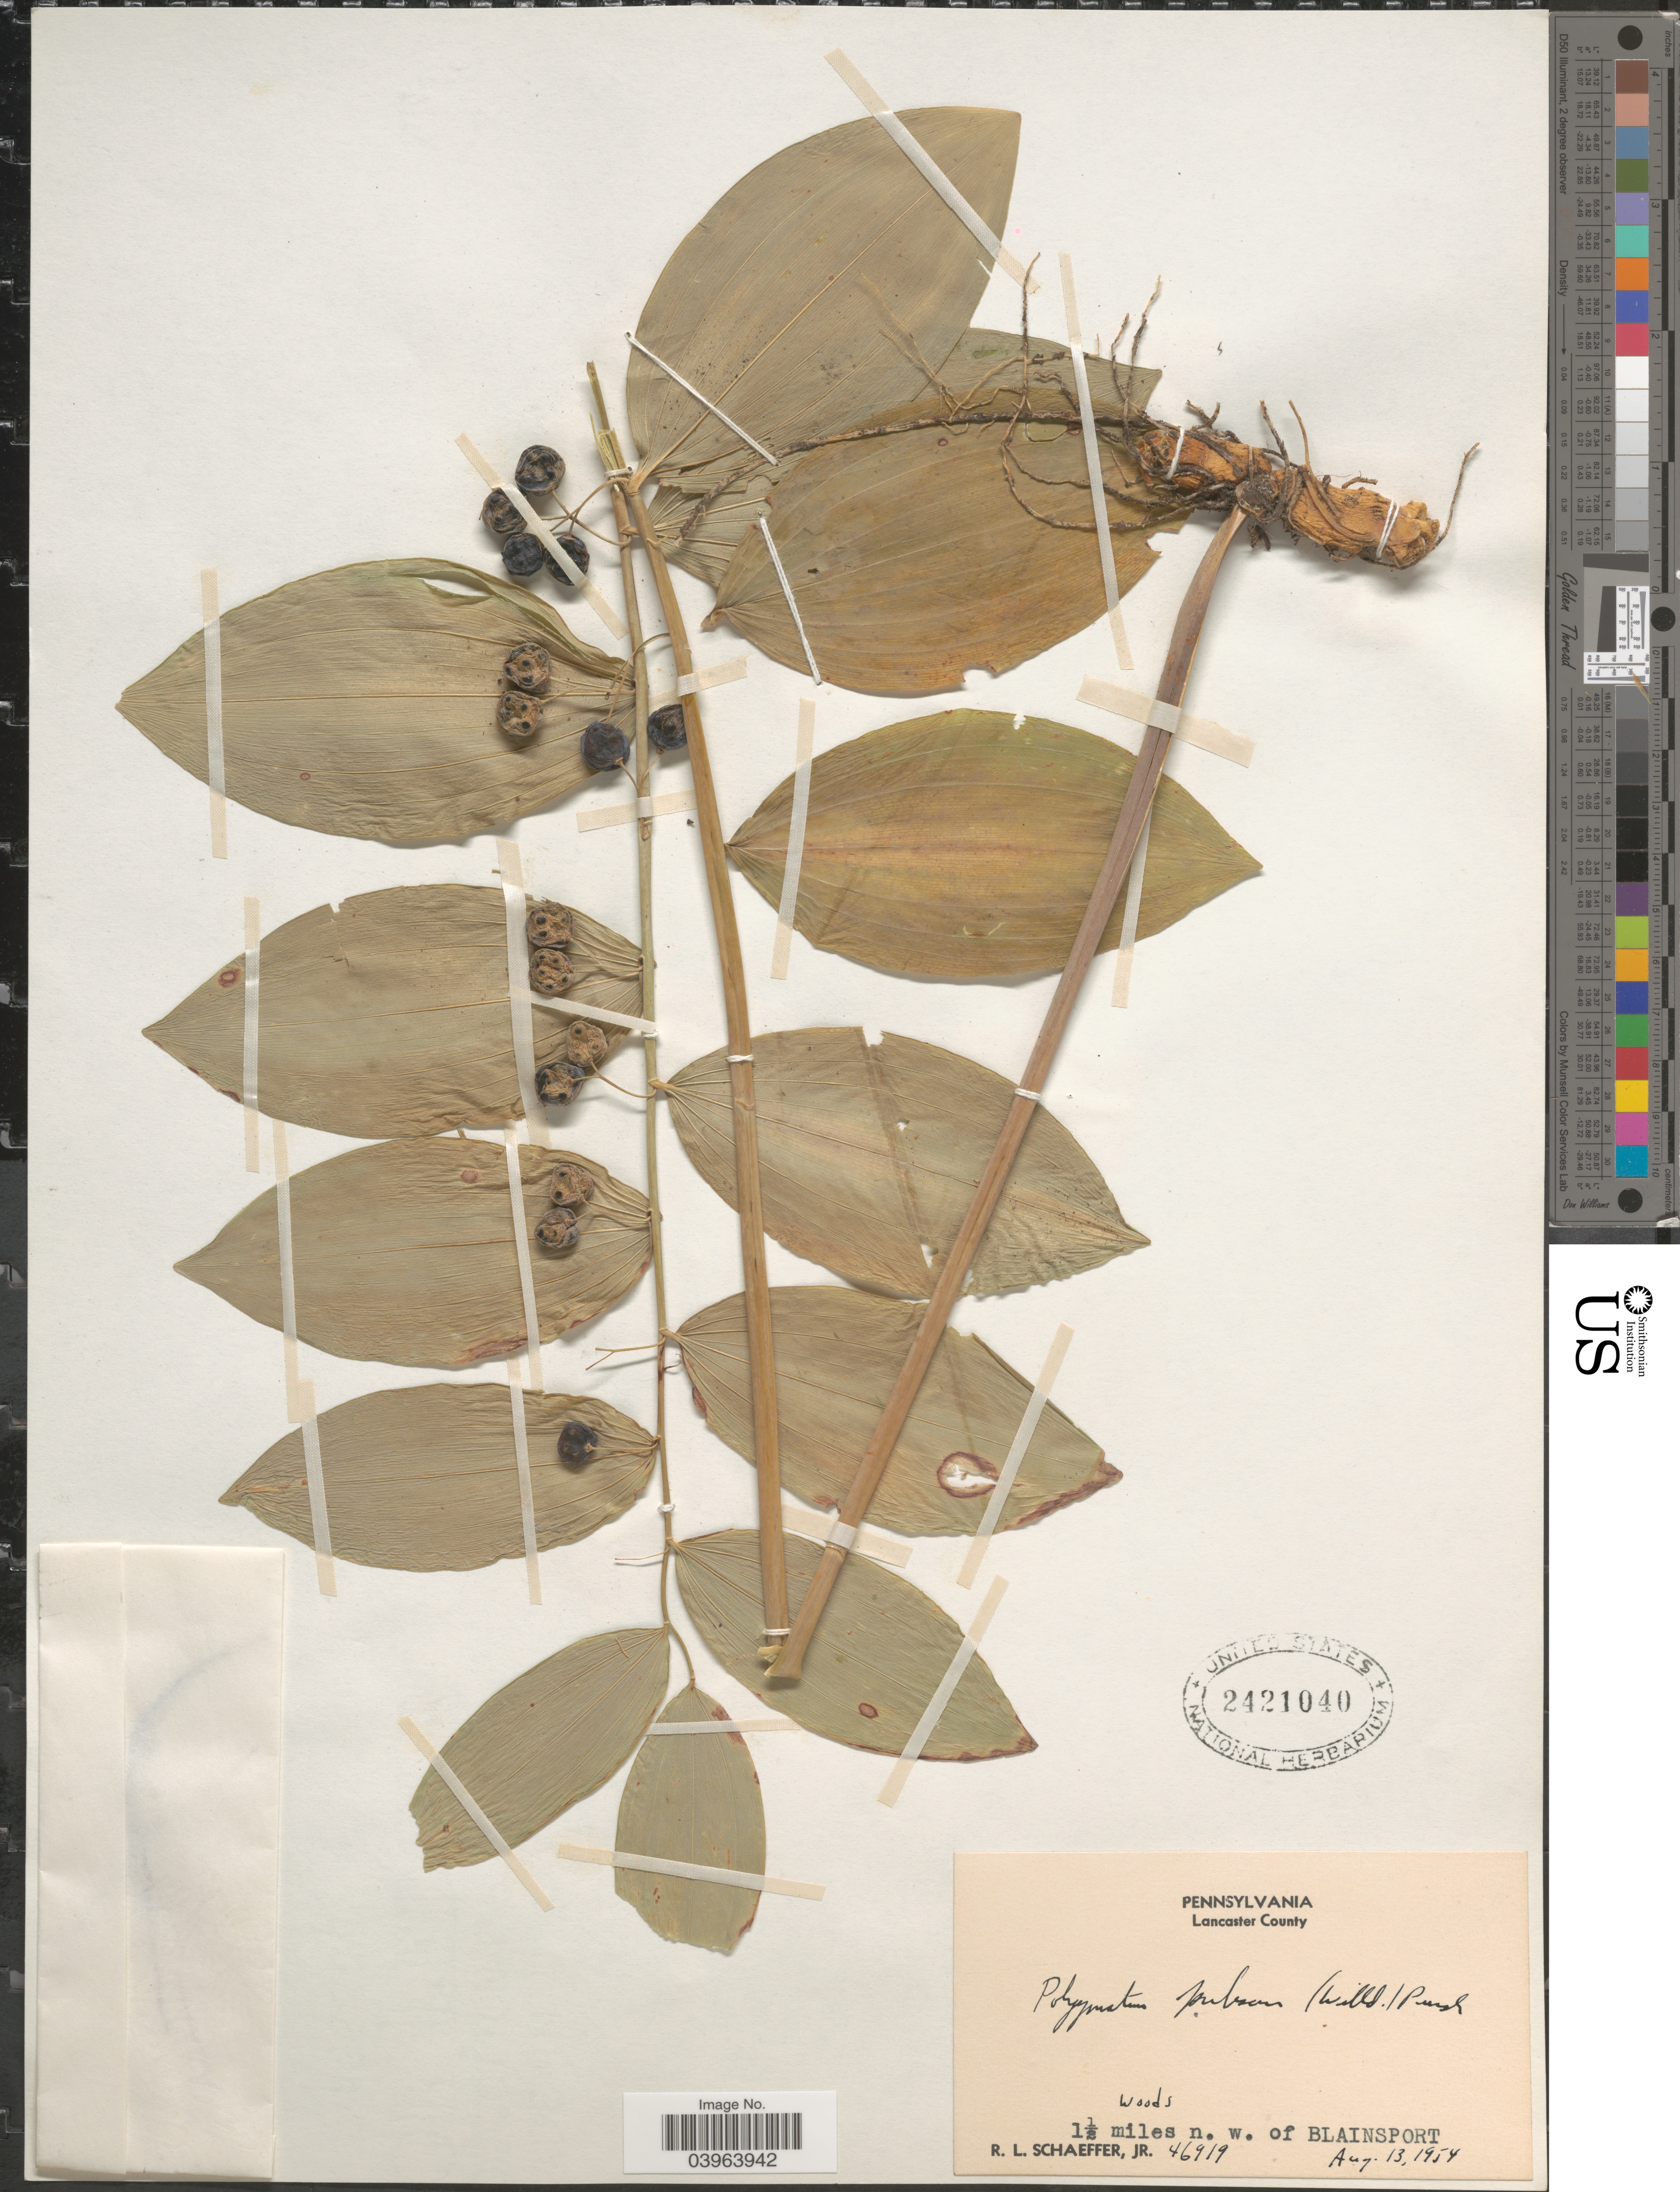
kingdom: Plantae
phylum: Tracheophyta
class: Liliopsida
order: Asparagales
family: Asparagaceae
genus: Polygonatum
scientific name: Polygonatum pubescens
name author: (Willd.) Pursh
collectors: R. Schaeffer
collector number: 46919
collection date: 1954-08-13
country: United States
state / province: Pennsylvania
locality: Lancaster County. 1½ miles n. w. of Blainsport.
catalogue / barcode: US 2421040